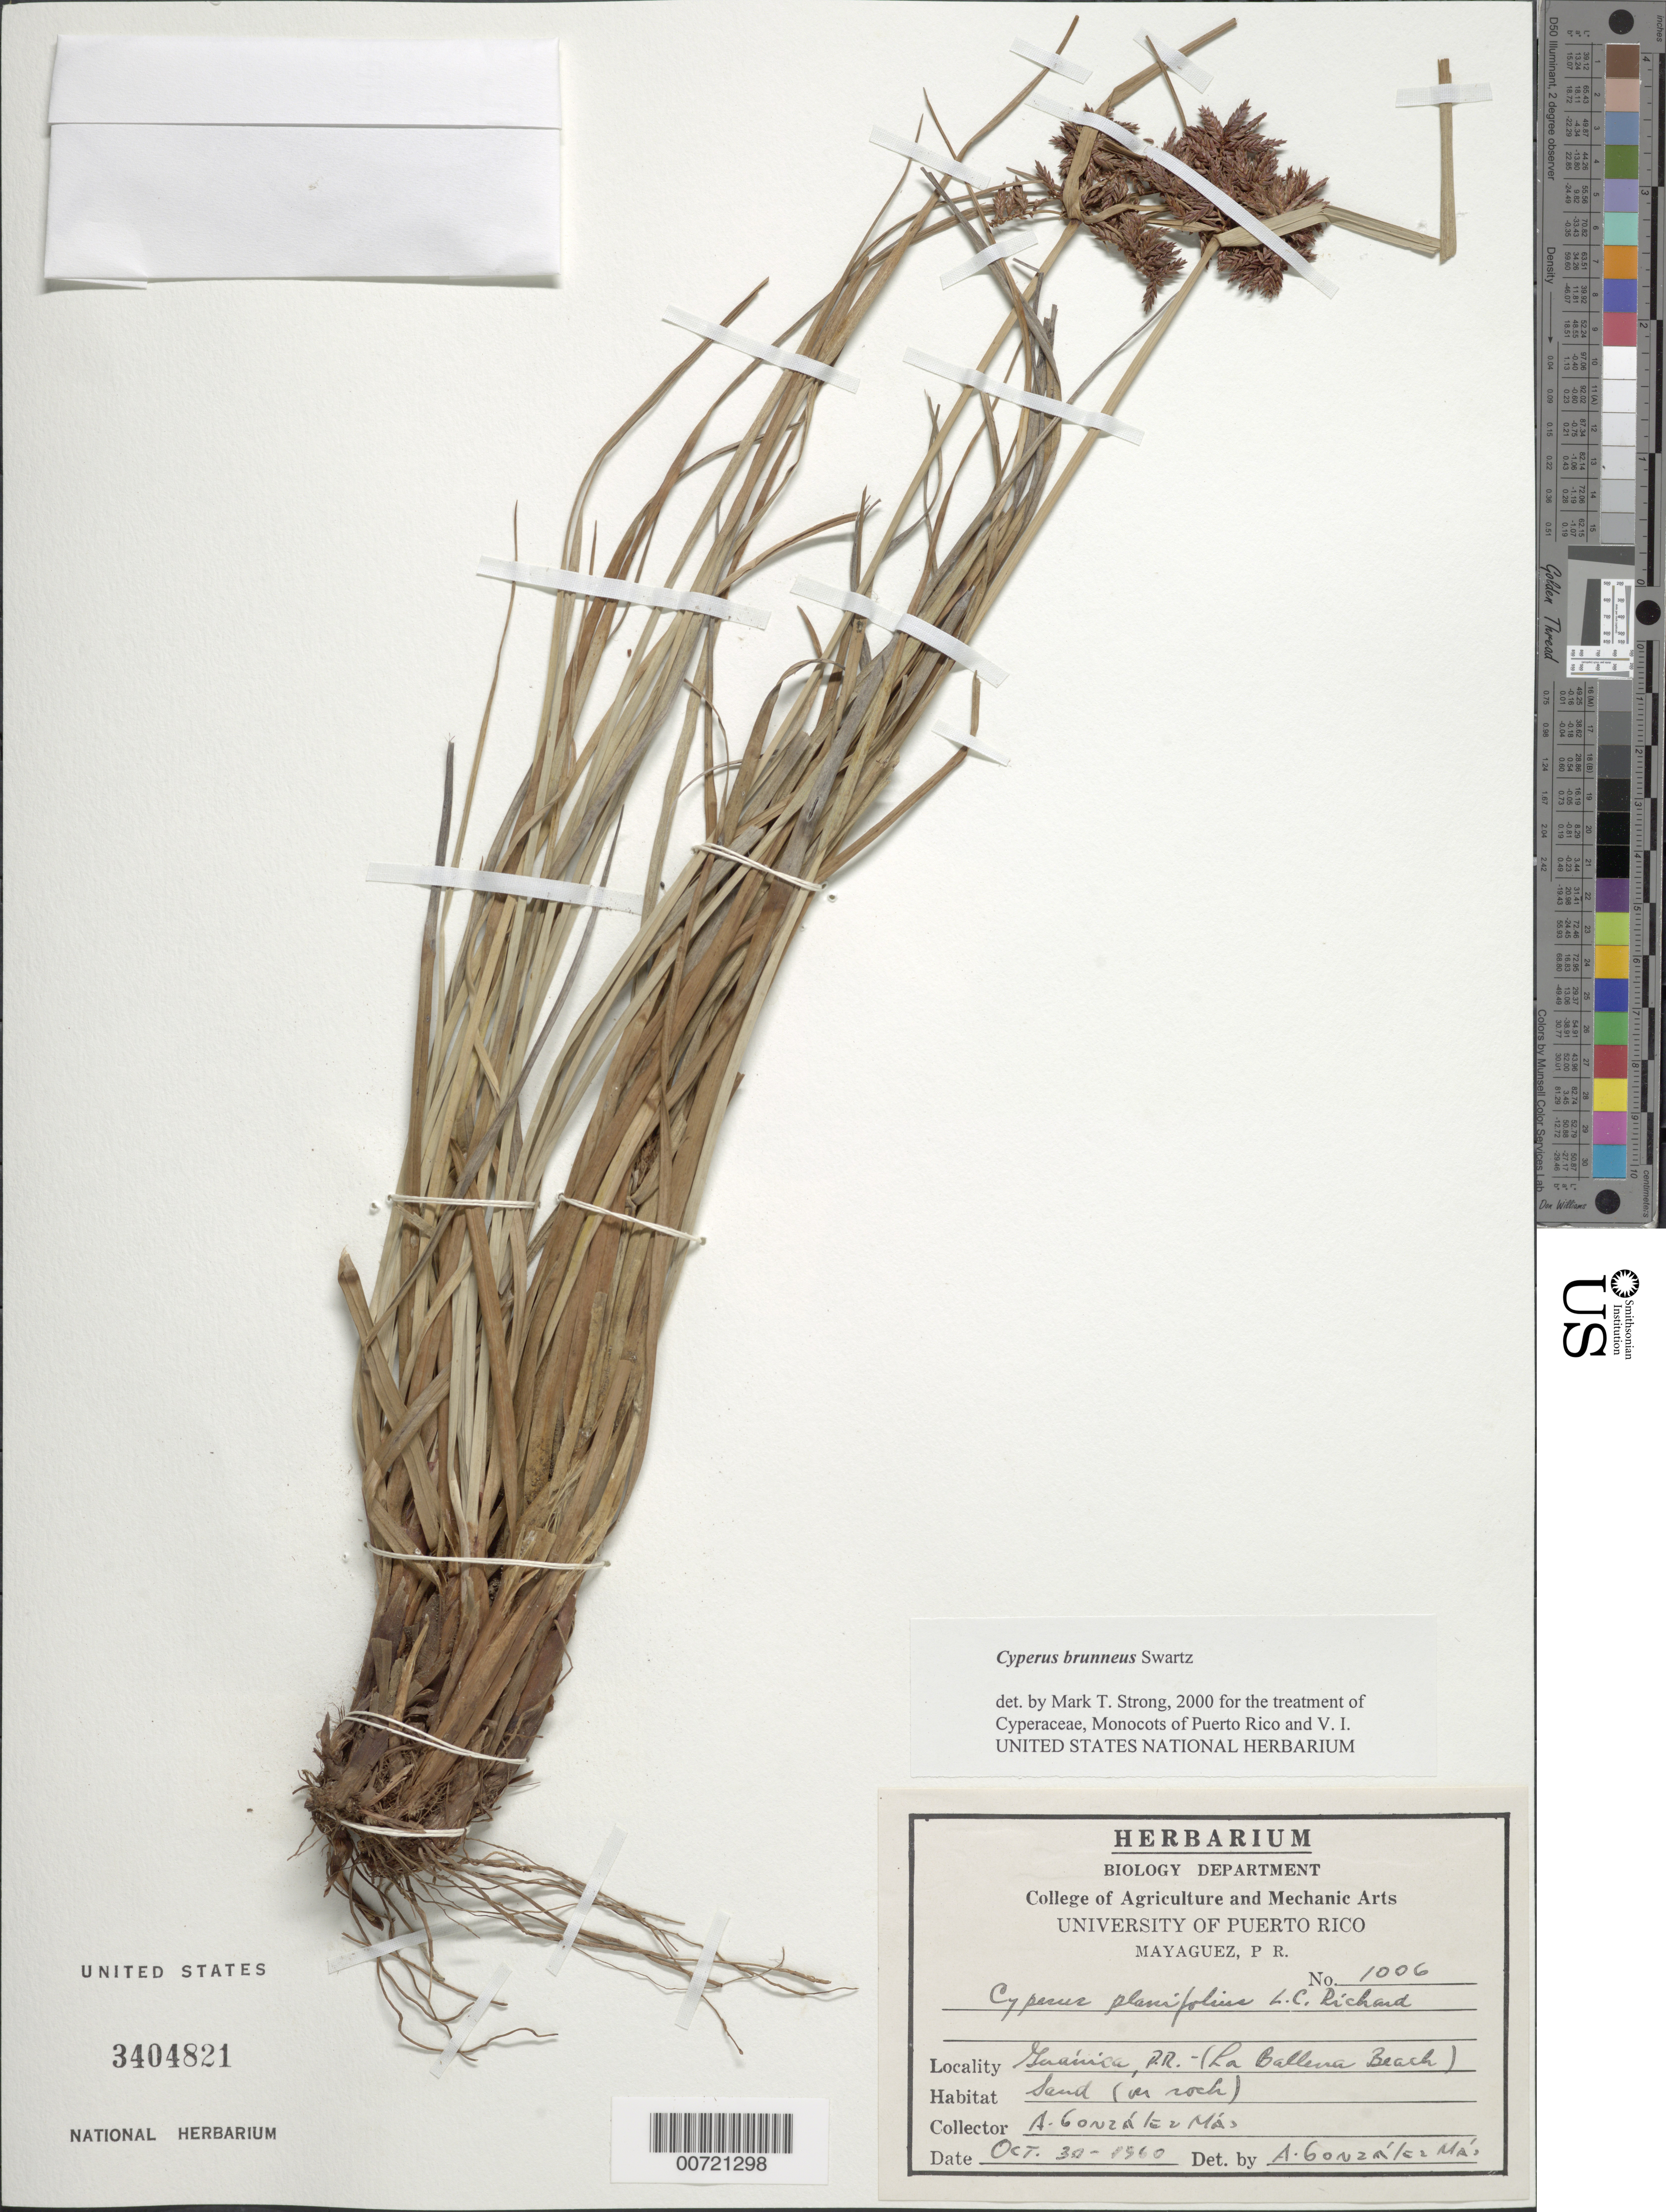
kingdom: Plantae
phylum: Tracheophyta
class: Liliopsida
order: Poales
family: Cyperaceae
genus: Cyperus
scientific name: Cyperus brunneus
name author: Sw.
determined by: Strong, M. T., (US), Smithsonian Institution - National Museum of Natural History (UNITED STATES)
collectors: A. González Más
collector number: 1006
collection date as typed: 30 Oct 1960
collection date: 1960-10-30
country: Puerto Rico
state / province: Guánica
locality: Guanica: La Ballena Beach.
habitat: In sand on rocks.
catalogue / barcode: US 3404821